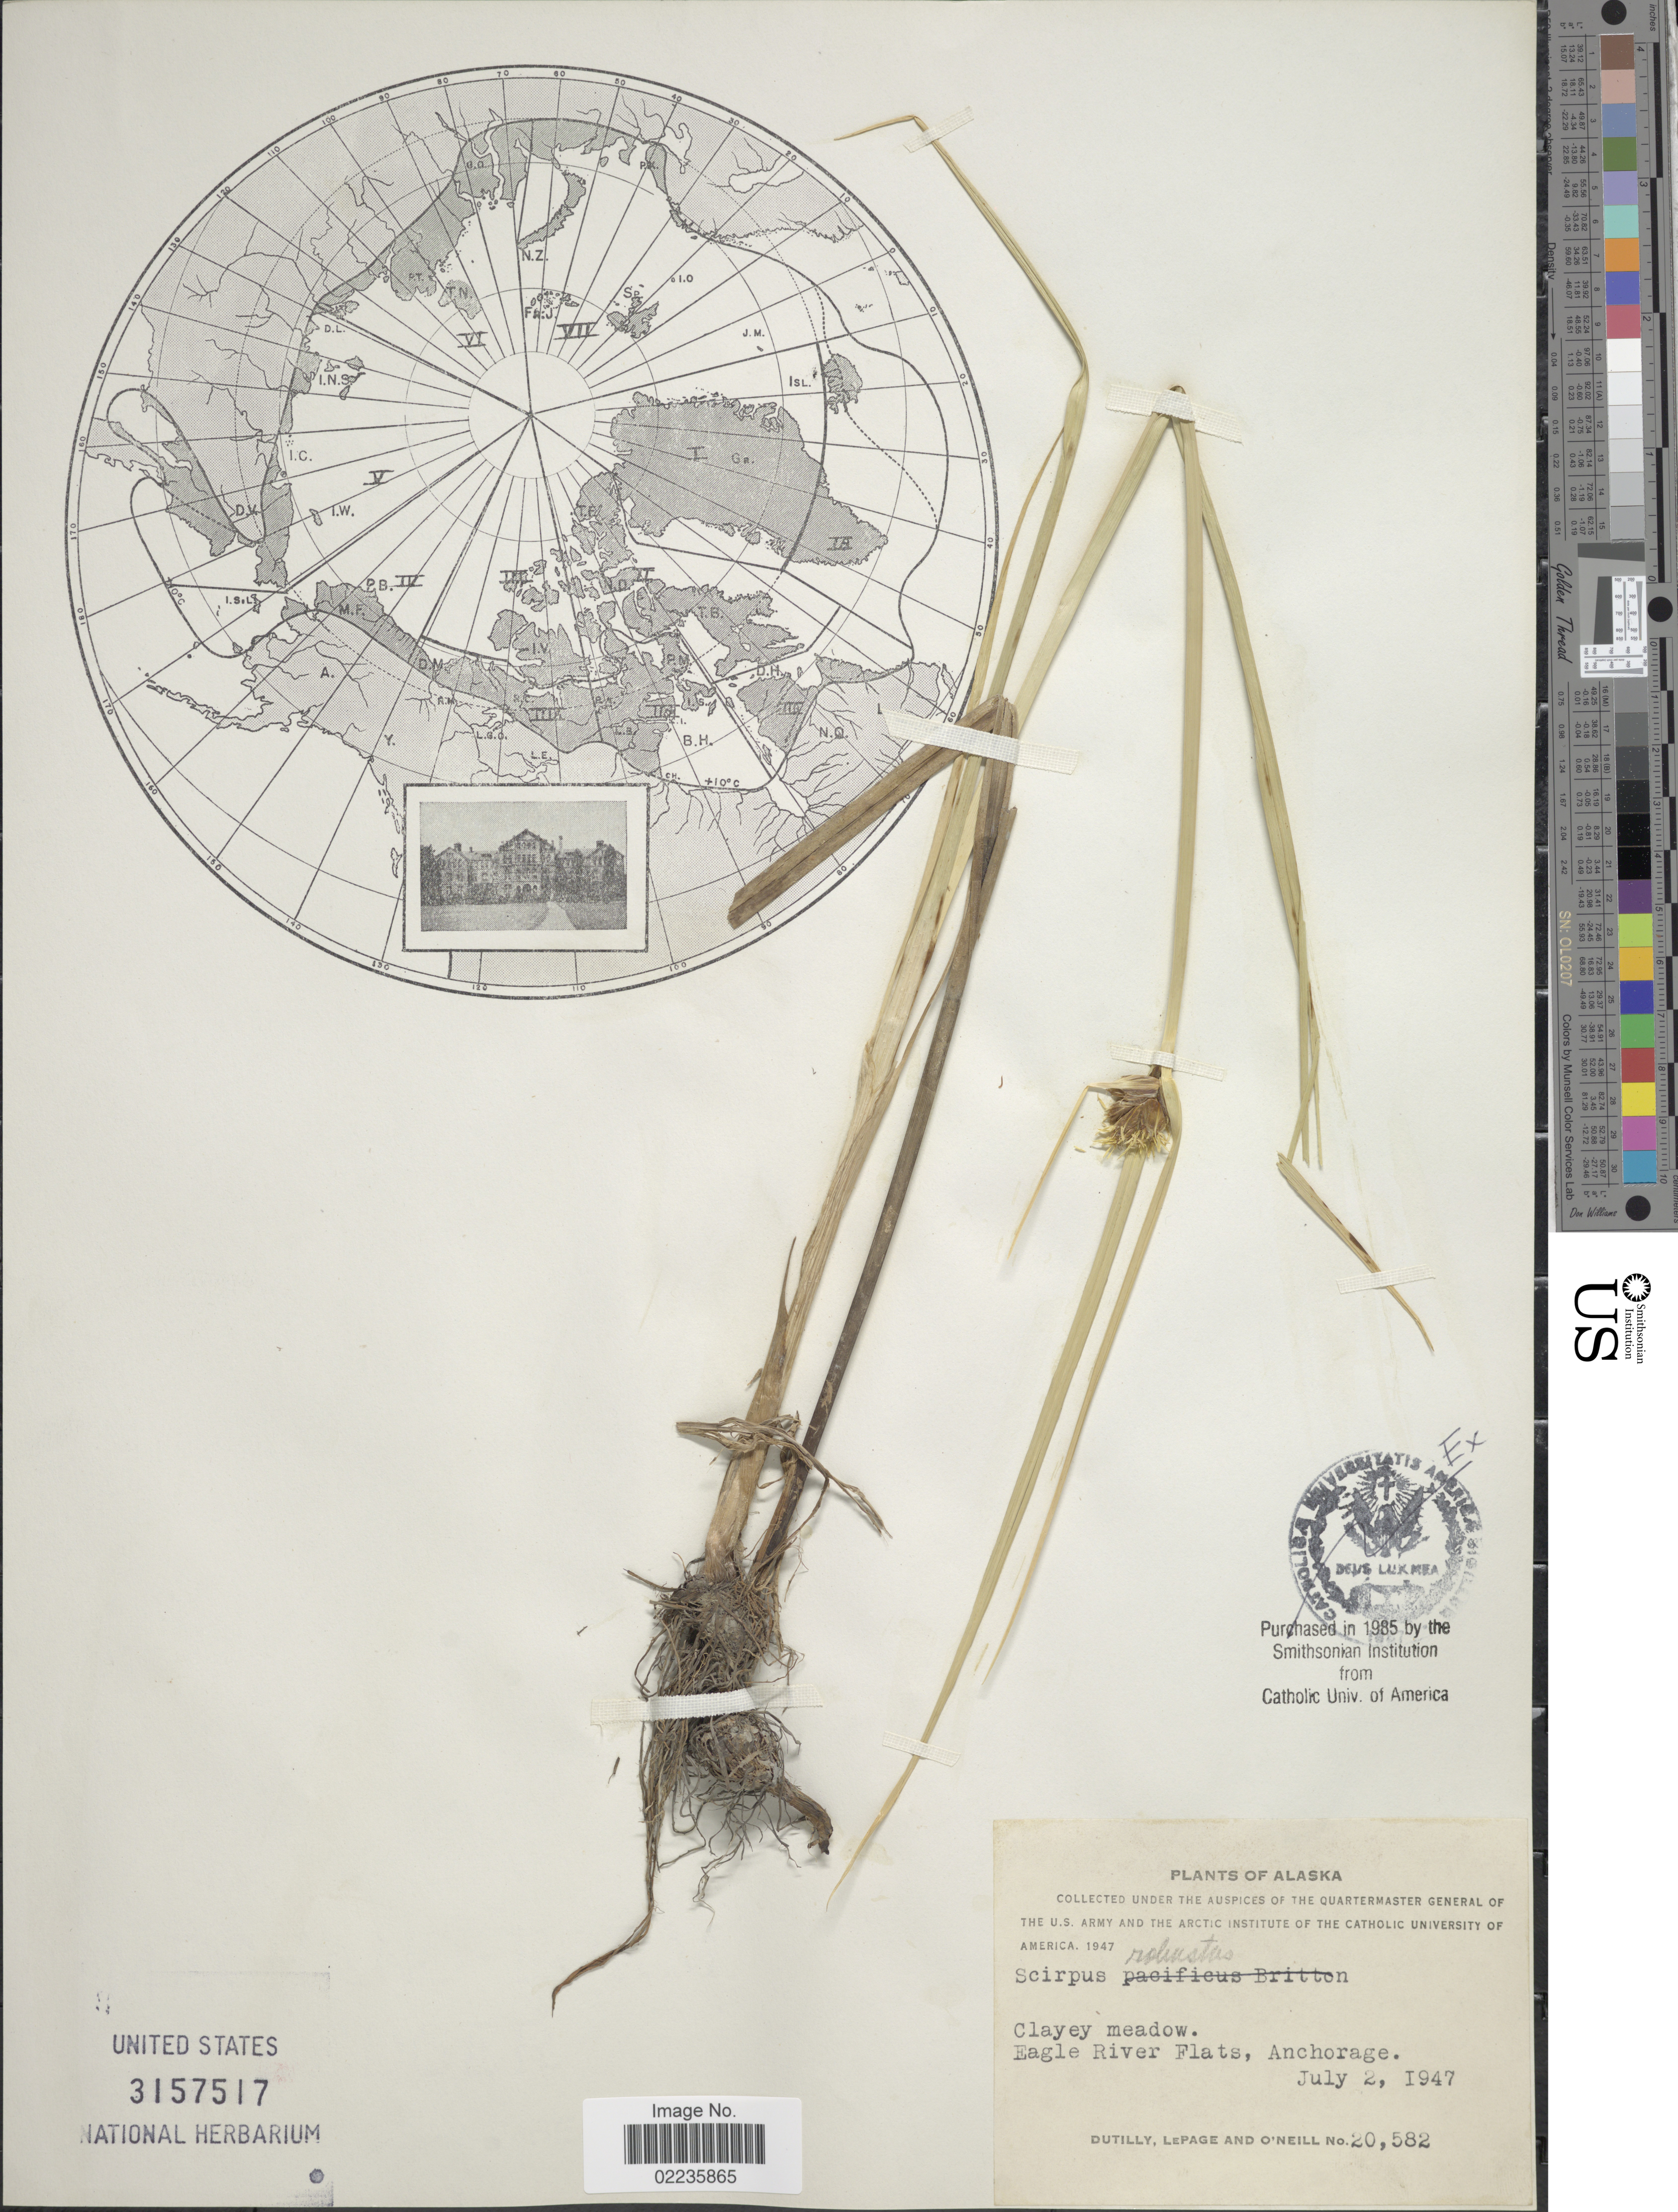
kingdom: Plantae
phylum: Tracheophyta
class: Liliopsida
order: Poales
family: Cyperaceae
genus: Bolboschoenus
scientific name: Bolboschoenus maritimus subsp. paludosus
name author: (A. Nelson) T. Koyama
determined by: Strong, M. T., (US), Smithsonian Institution - National Museum of Natural History (UNITED STATES)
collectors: -. Dutilly, -. LePage & O'Neil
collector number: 20582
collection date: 1947-07-02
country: United States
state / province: Alaska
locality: Clayey meadow. Eagle River Flats, Anchorage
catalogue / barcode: US 3157517